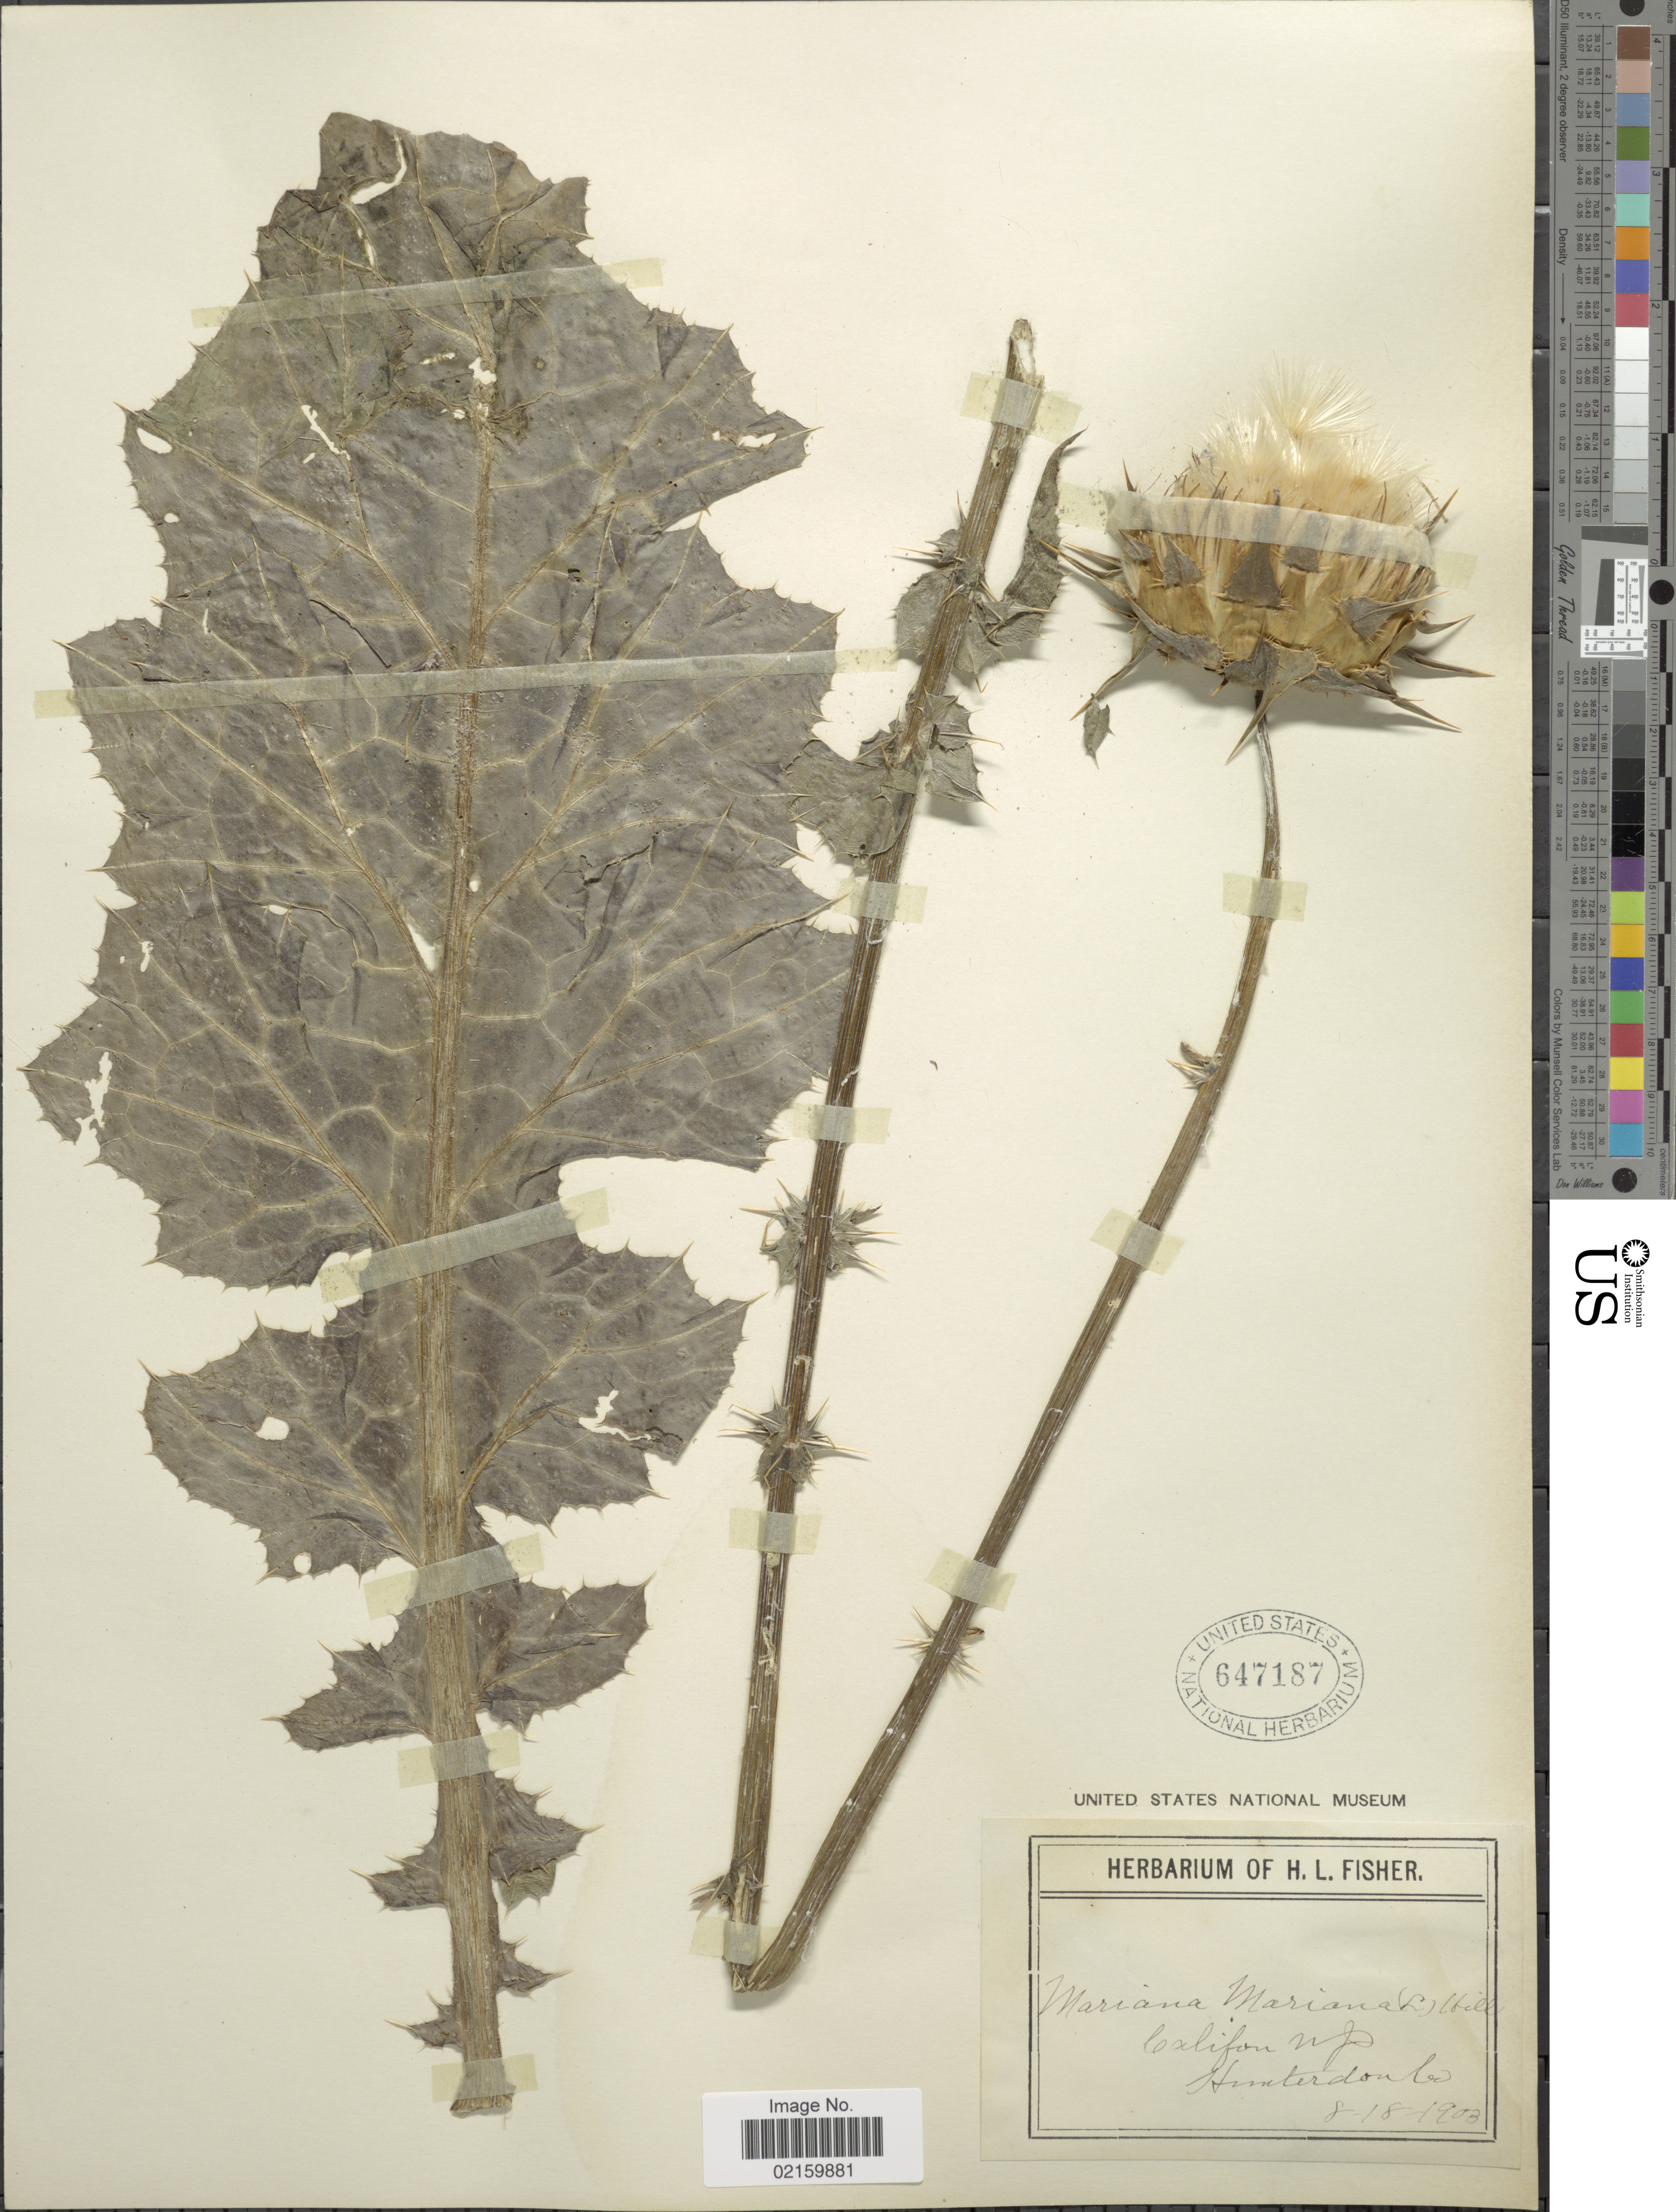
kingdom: Plantae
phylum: Tracheophyta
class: Magnoliopsida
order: Asterales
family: Asteraceae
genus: Silybum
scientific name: Silybum marianum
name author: (L.) Gaertn.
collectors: ex herb. of H. L. Fisher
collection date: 1903-08-18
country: United States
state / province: California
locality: Hunterdon Co.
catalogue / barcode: US 647187